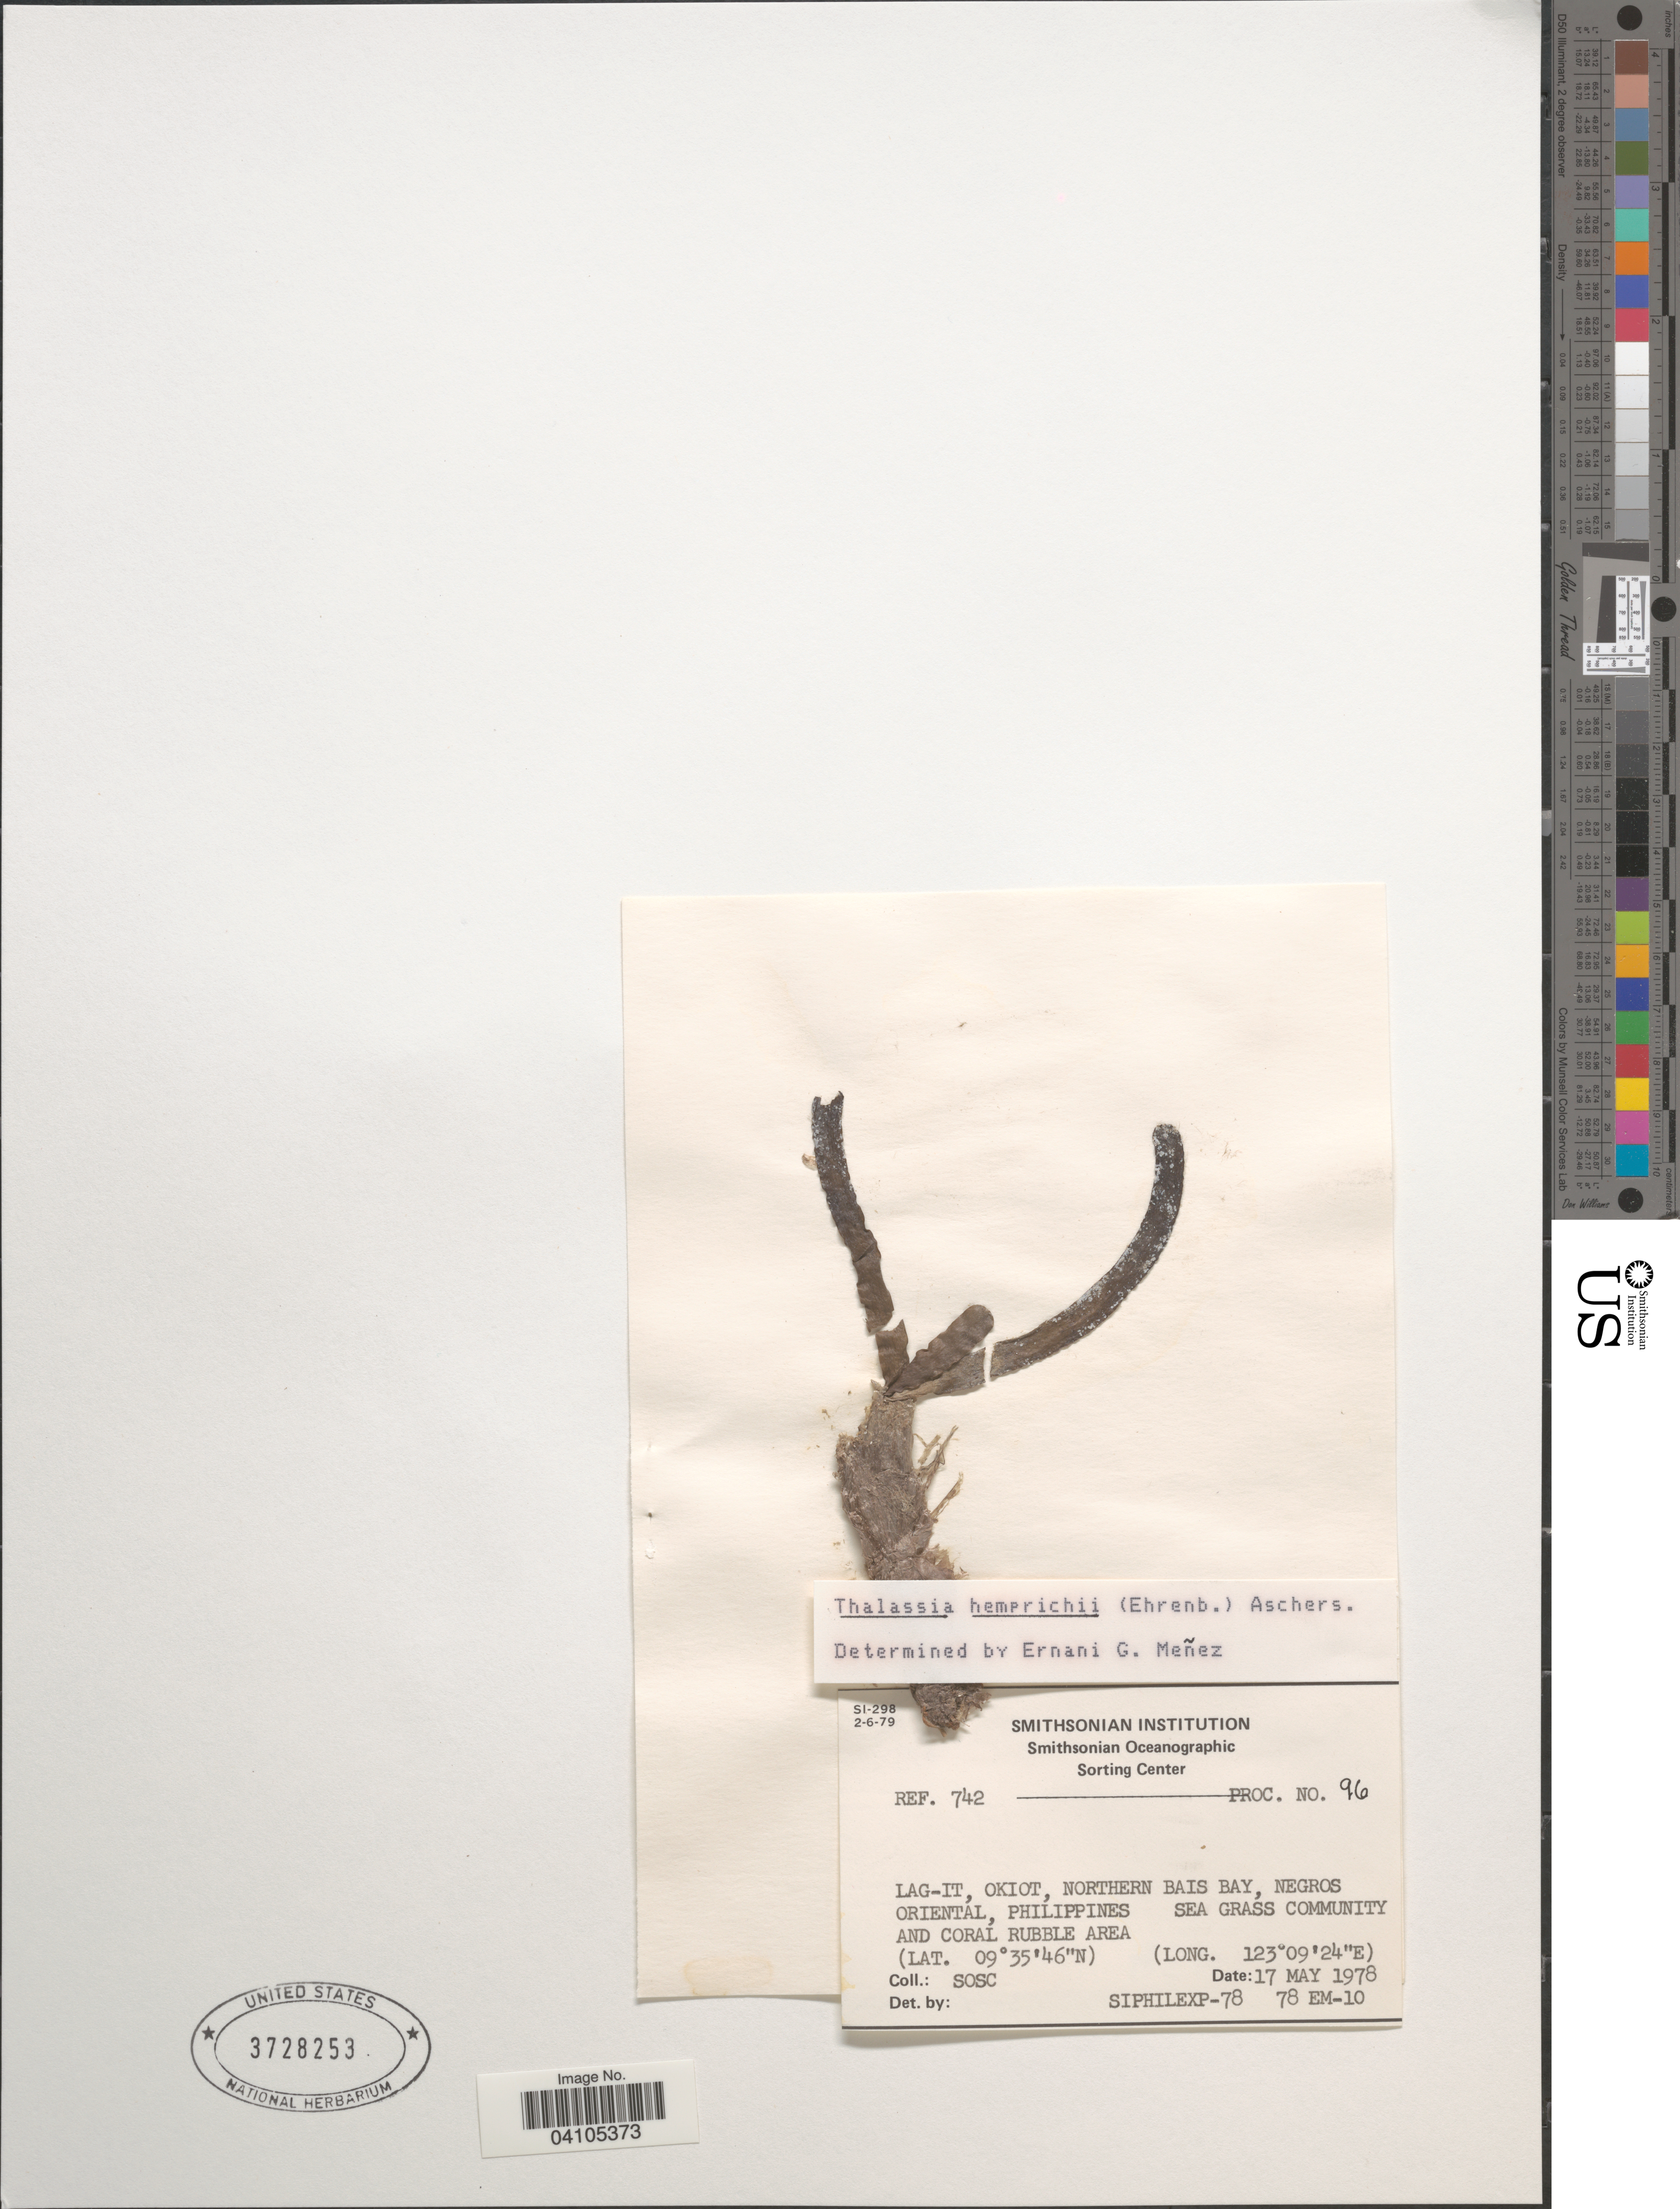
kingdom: Plantae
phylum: Tracheophyta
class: Liliopsida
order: Alismatales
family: Hydrocharitaceae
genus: Thalassia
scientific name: Thalassia hemprichii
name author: Asch.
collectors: Smithsonian Oceanographic Sorting Center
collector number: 78EM-20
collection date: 1978-05-17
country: Philippines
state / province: Central Visayas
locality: Lag-It, Okiot, Northern Bais Bay, Negros Oriental.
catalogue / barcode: US 3728253